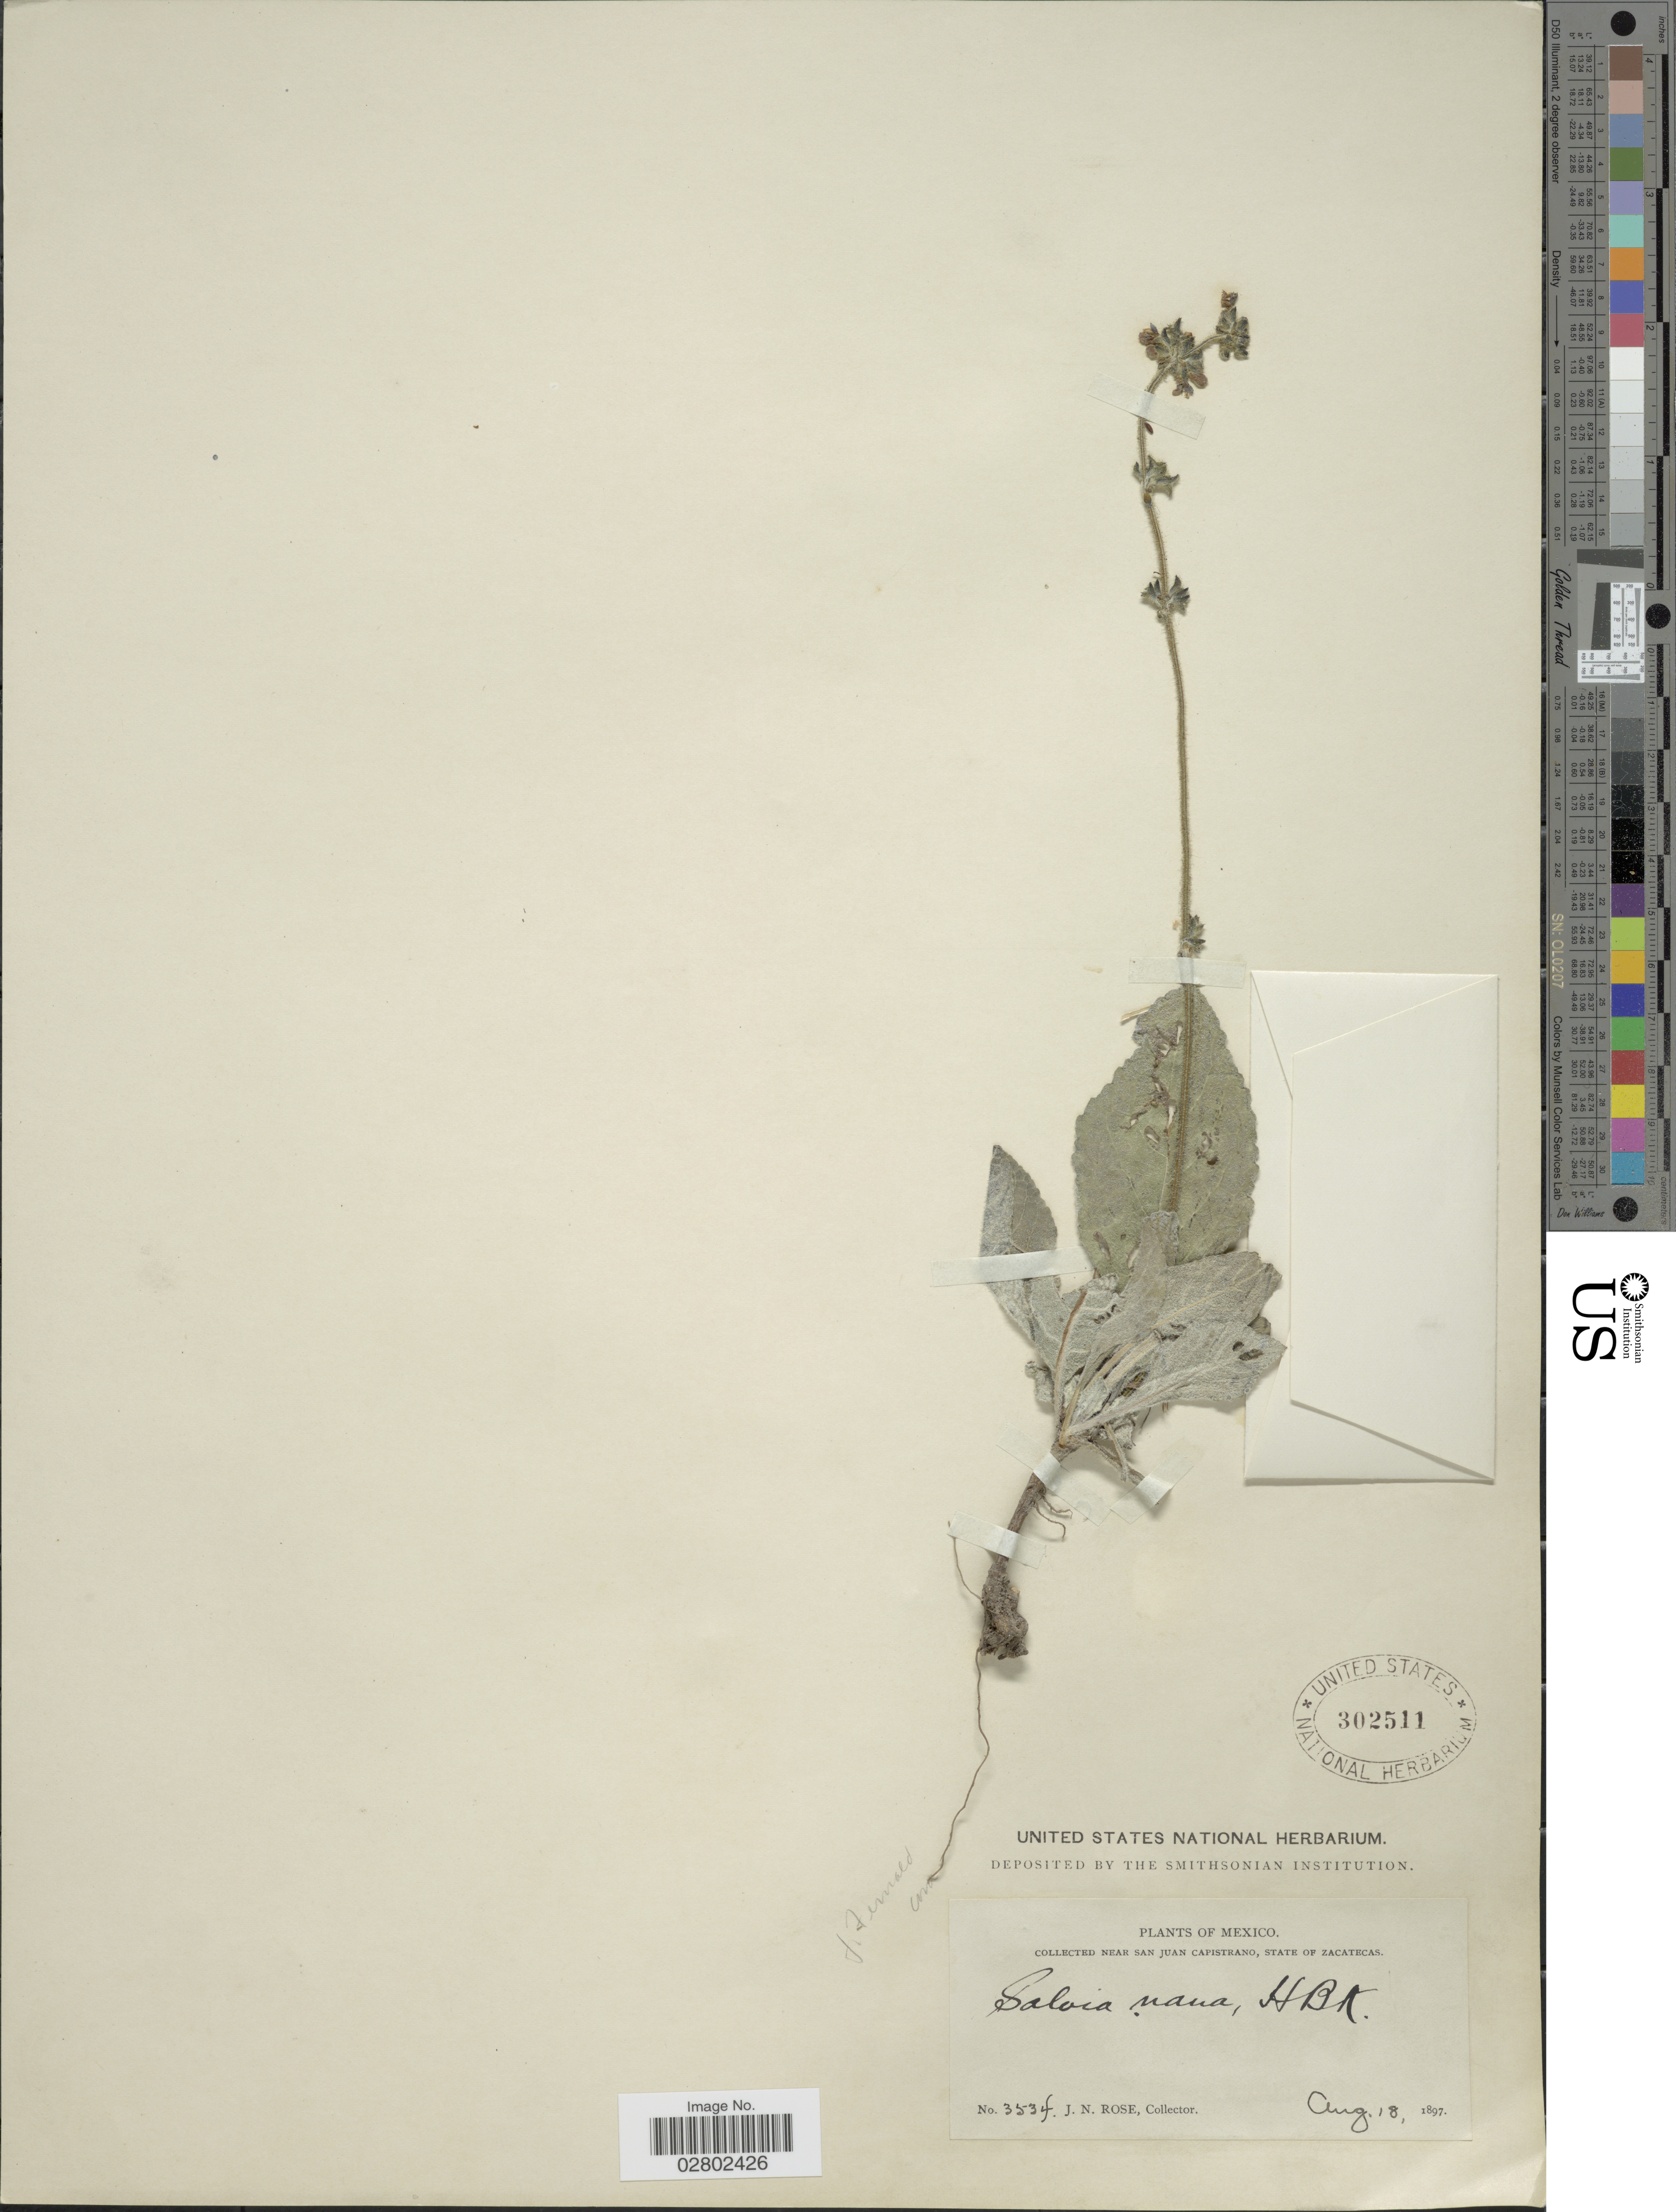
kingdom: Plantae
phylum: Tracheophyta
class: Magnoliopsida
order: Lamiales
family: Lamiaceae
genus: Salvia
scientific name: Salvia nana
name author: Kunth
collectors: J. N. Rose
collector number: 3534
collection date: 1897-08-18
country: Mexico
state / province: Zacatecas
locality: Near San Juan Capistrano.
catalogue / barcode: US 302511